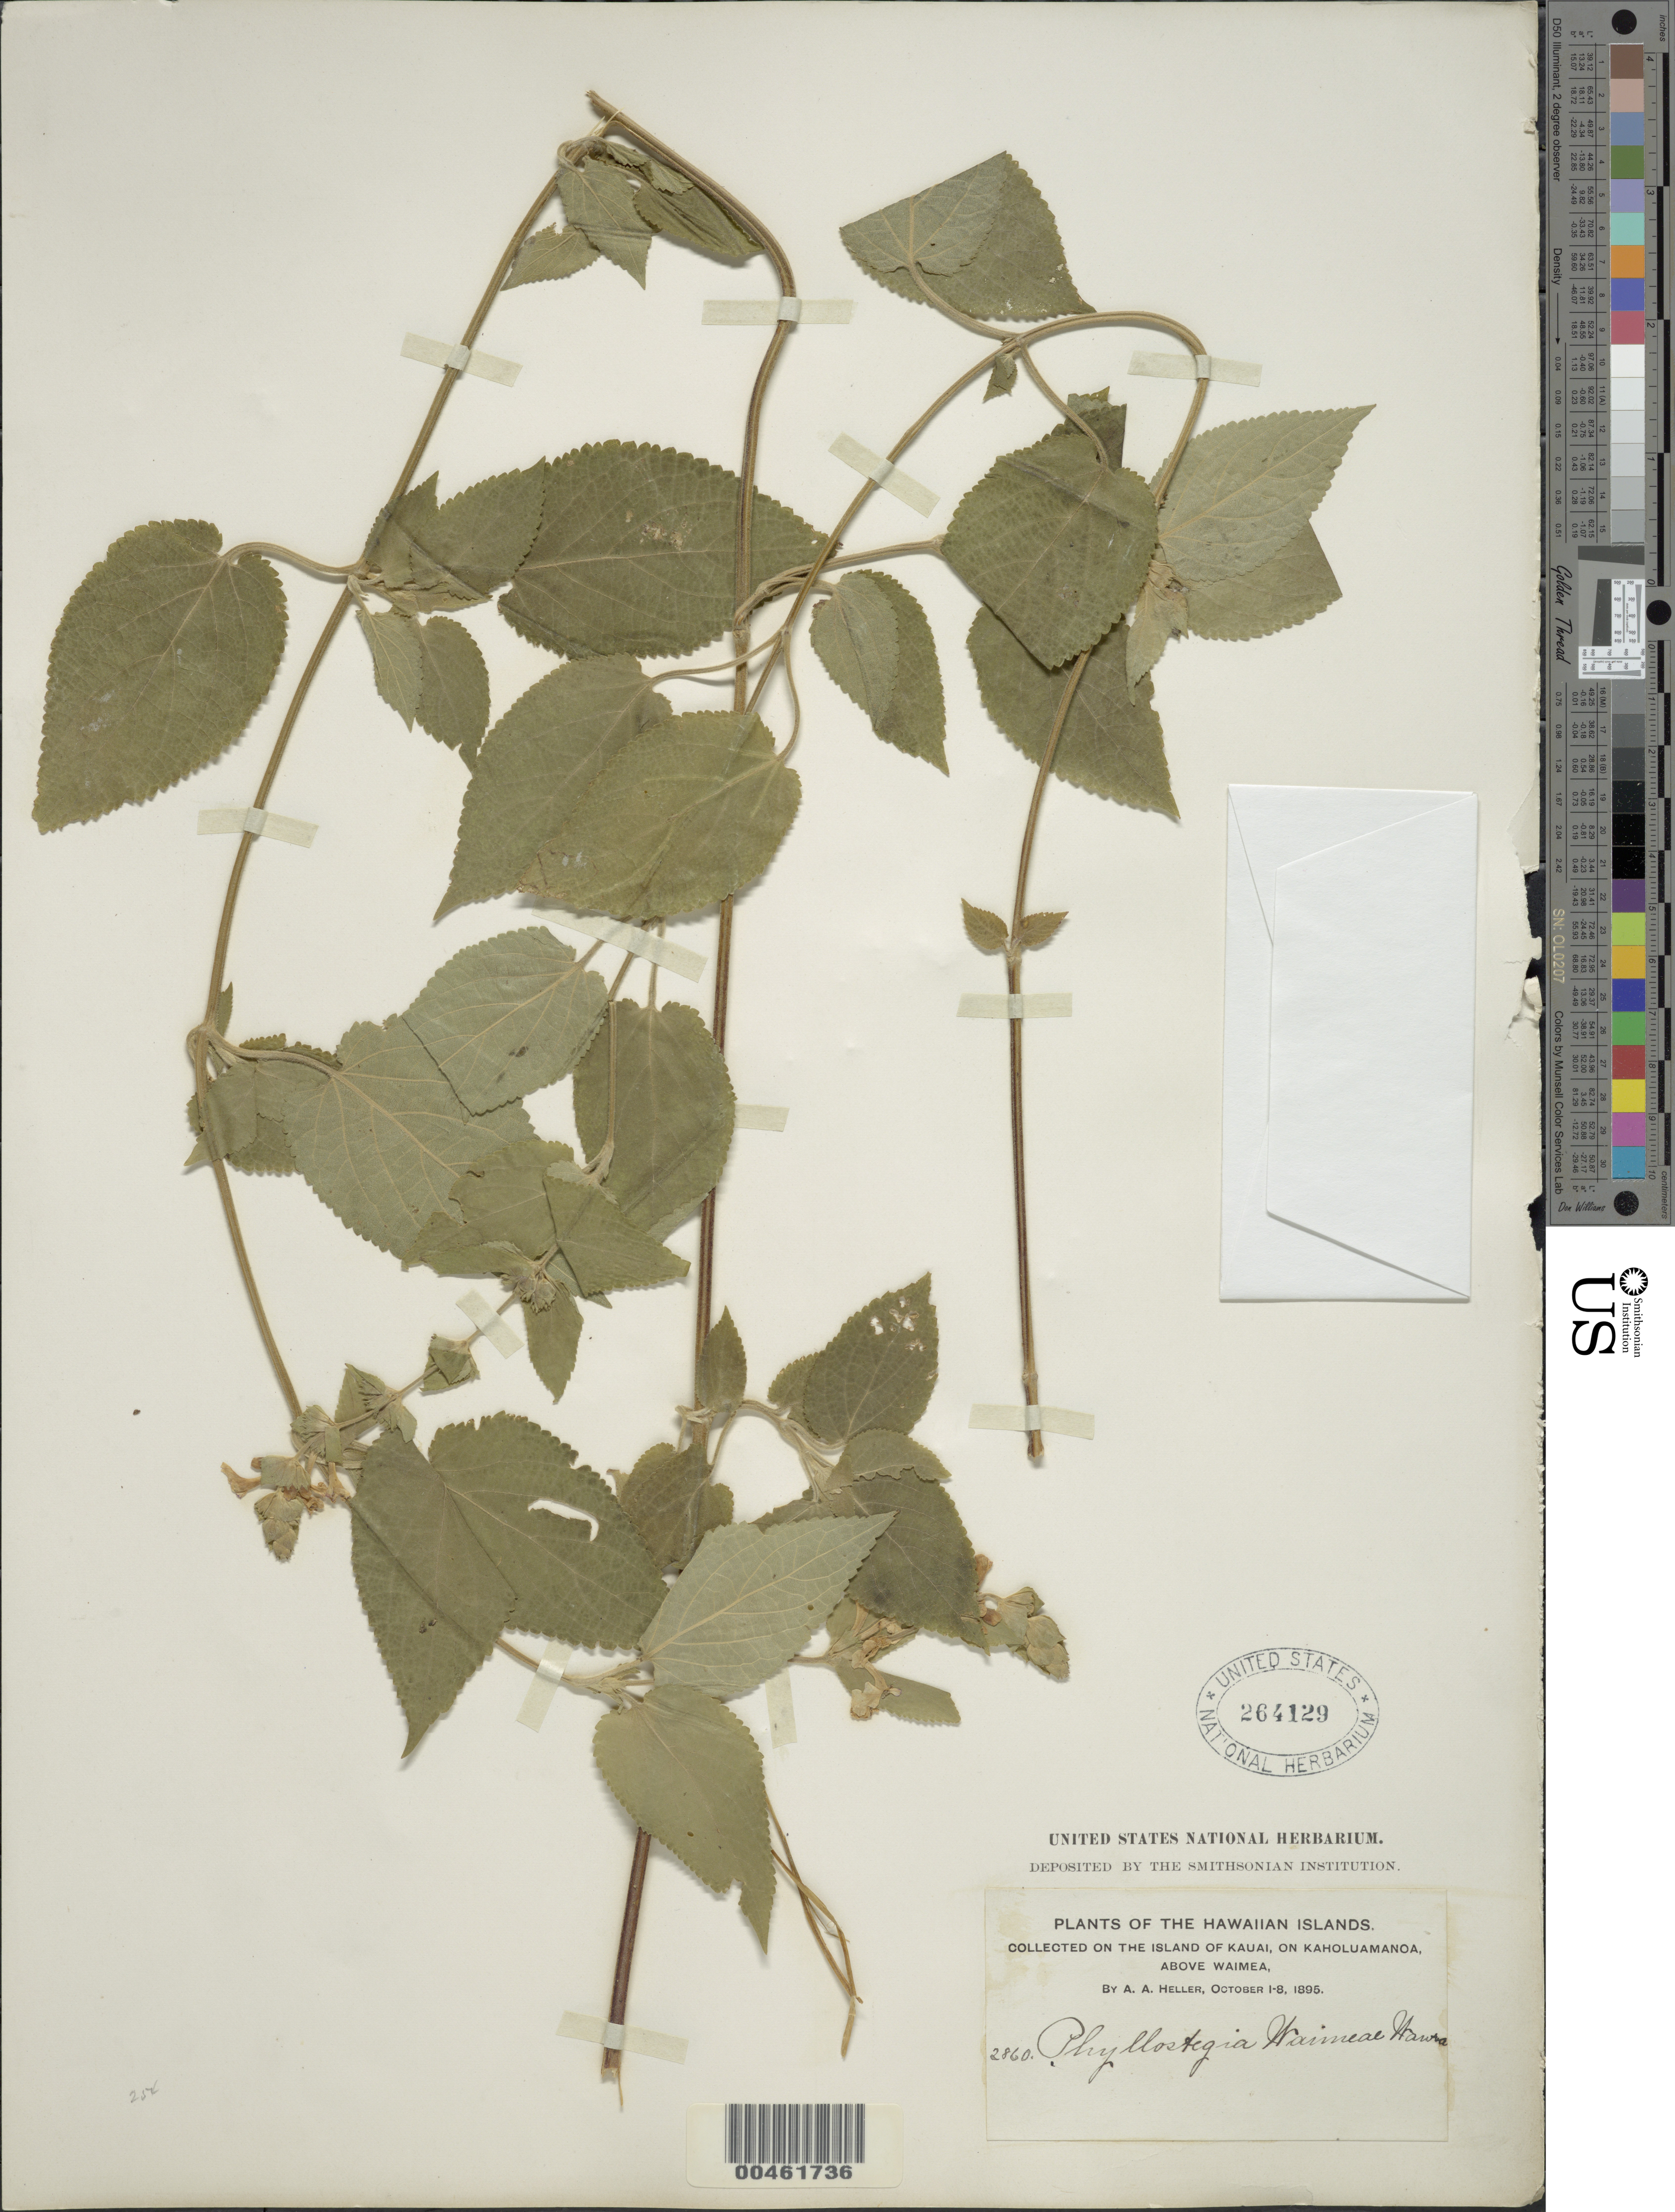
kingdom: Plantae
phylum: Tracheophyta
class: Magnoliopsida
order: Lamiales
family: Lamiaceae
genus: Phyllostegia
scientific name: Phyllostegia waimeae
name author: Wawra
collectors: A. A. Heller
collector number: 2860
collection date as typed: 1 Oct 1895 to 8 Oct 1895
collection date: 1895-10-01/1895-10-08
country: United States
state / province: Hawaii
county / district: Kauai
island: Kaua'i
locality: On Kaholuamanoa, above Waimea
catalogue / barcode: US 264129